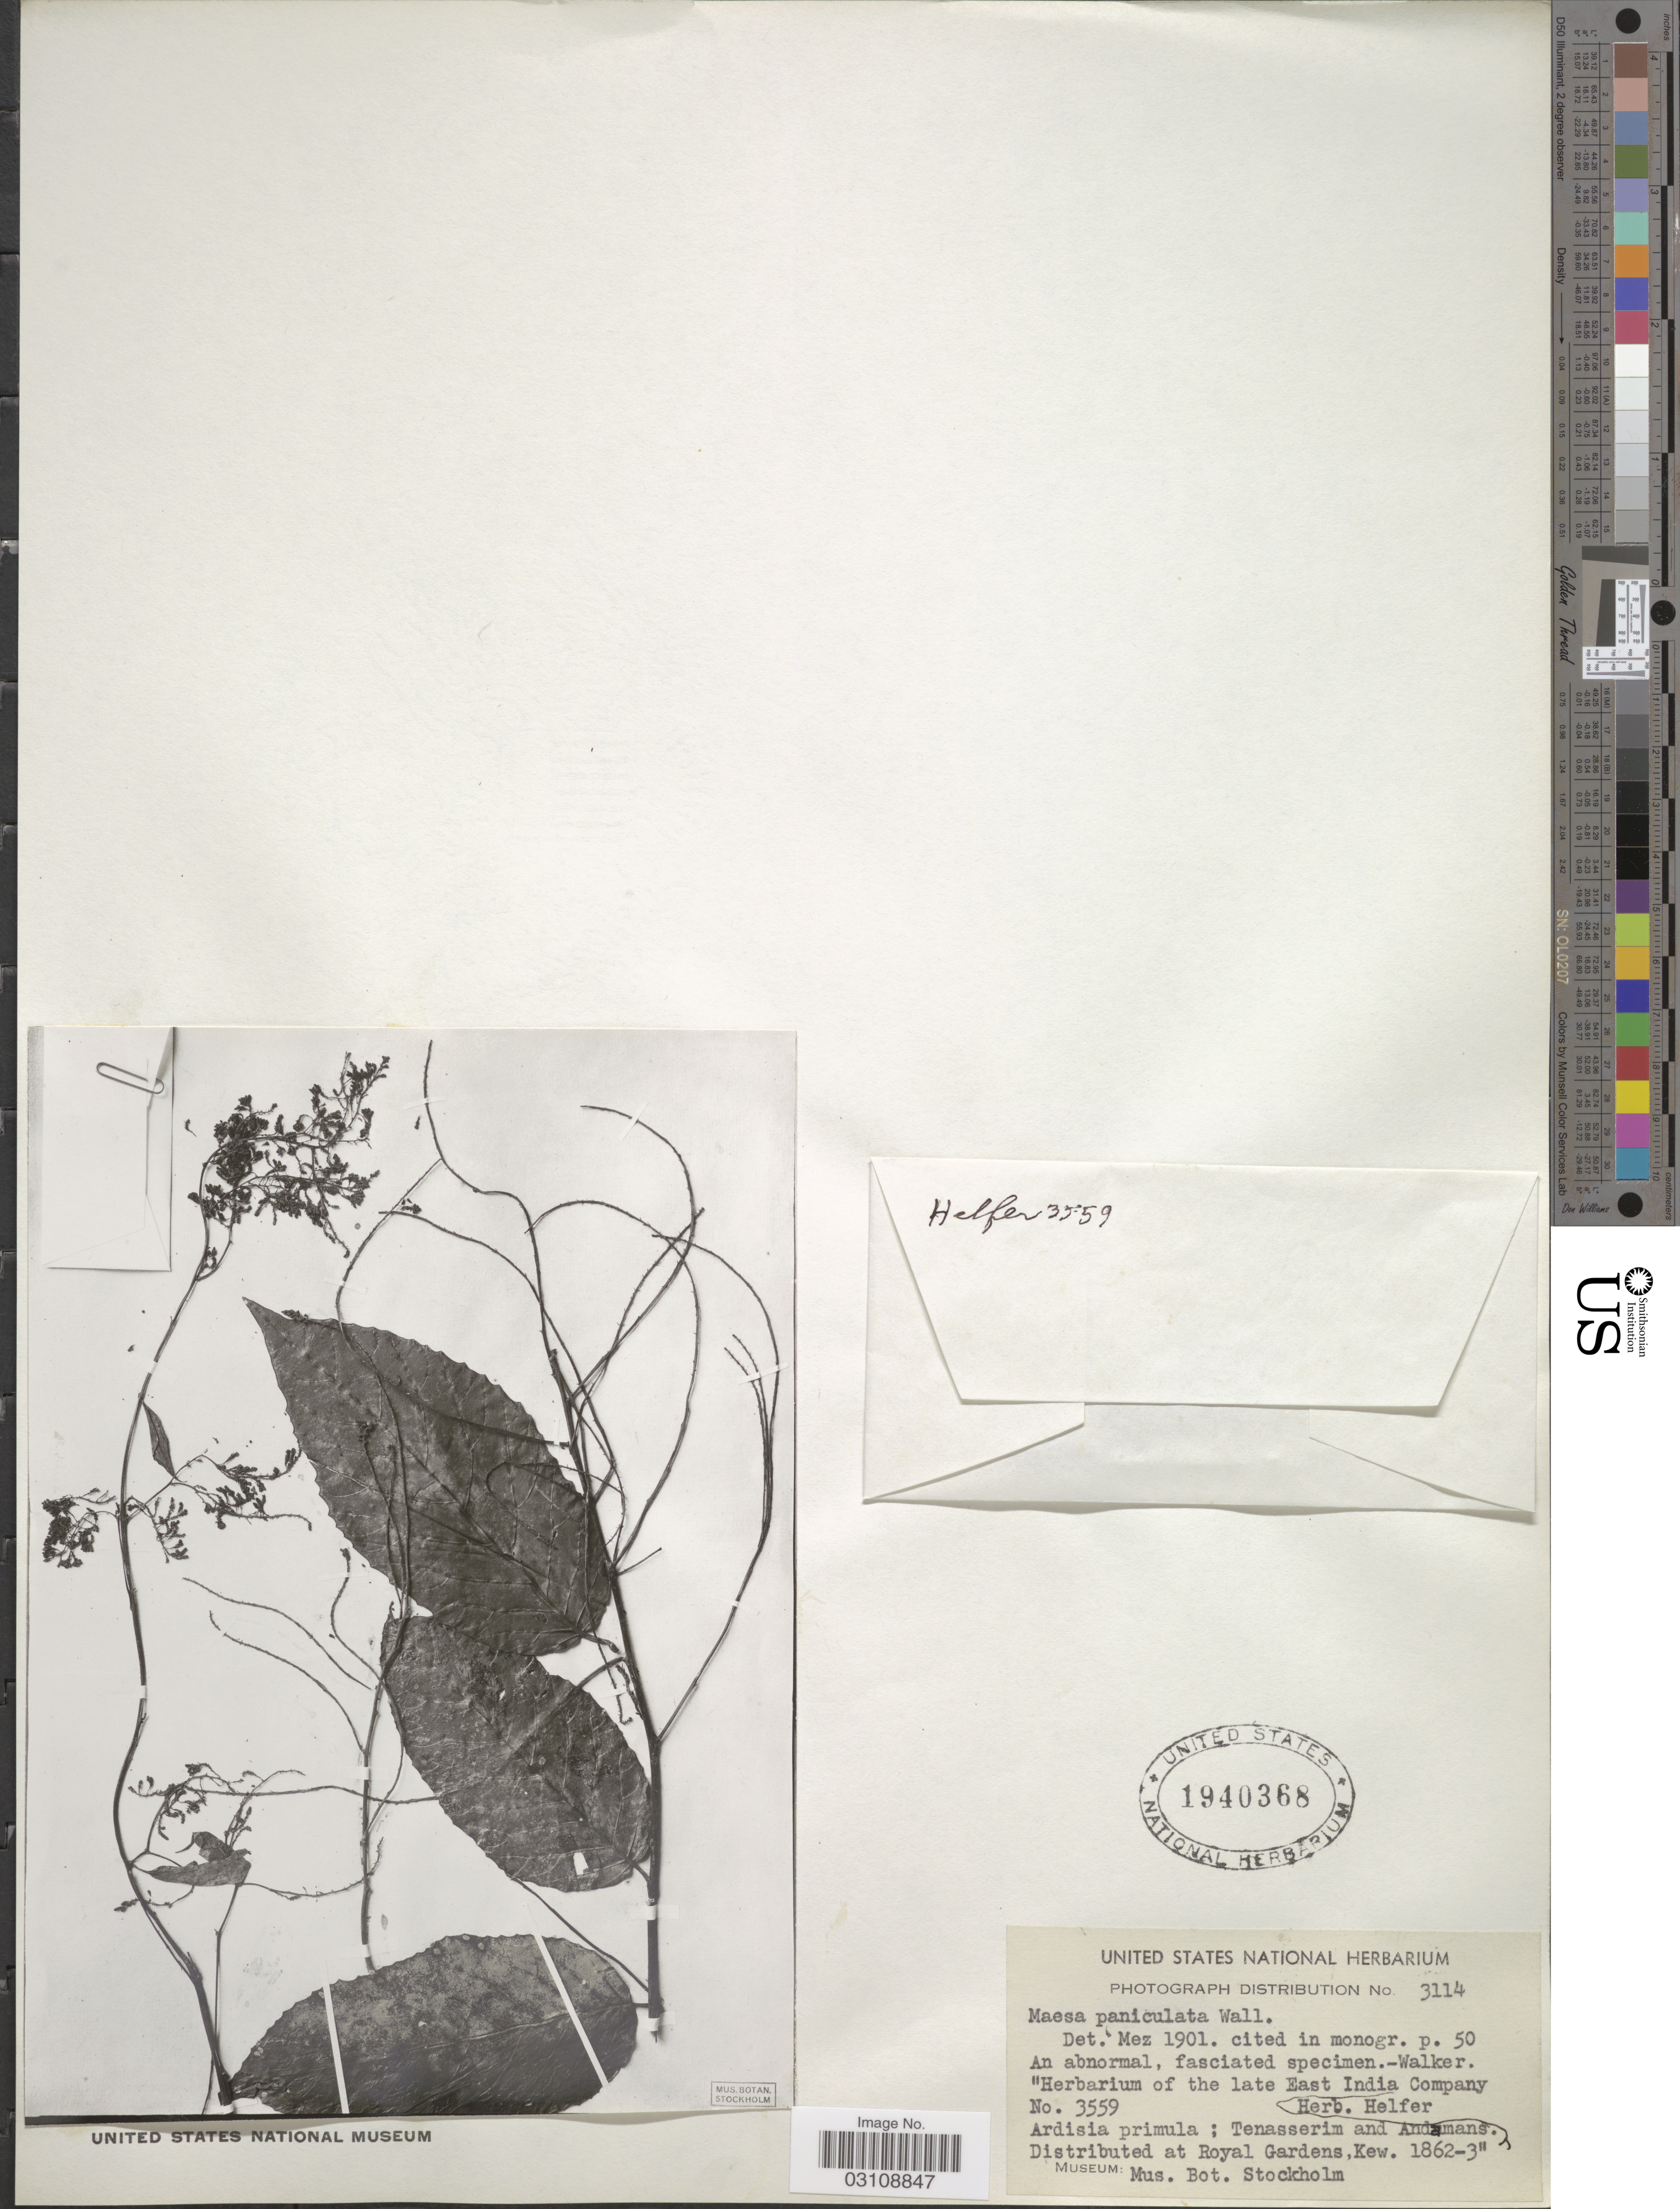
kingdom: Plantae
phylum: Tracheophyta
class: Magnoliopsida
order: Ericales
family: Primulaceae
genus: Maesa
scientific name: Maesa paniculata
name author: A. DC.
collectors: Helfer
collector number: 3559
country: India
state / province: Andaman and Nicobar Islands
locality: Ardisia primula; Tenasserim and Andamans.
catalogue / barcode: US 1940368